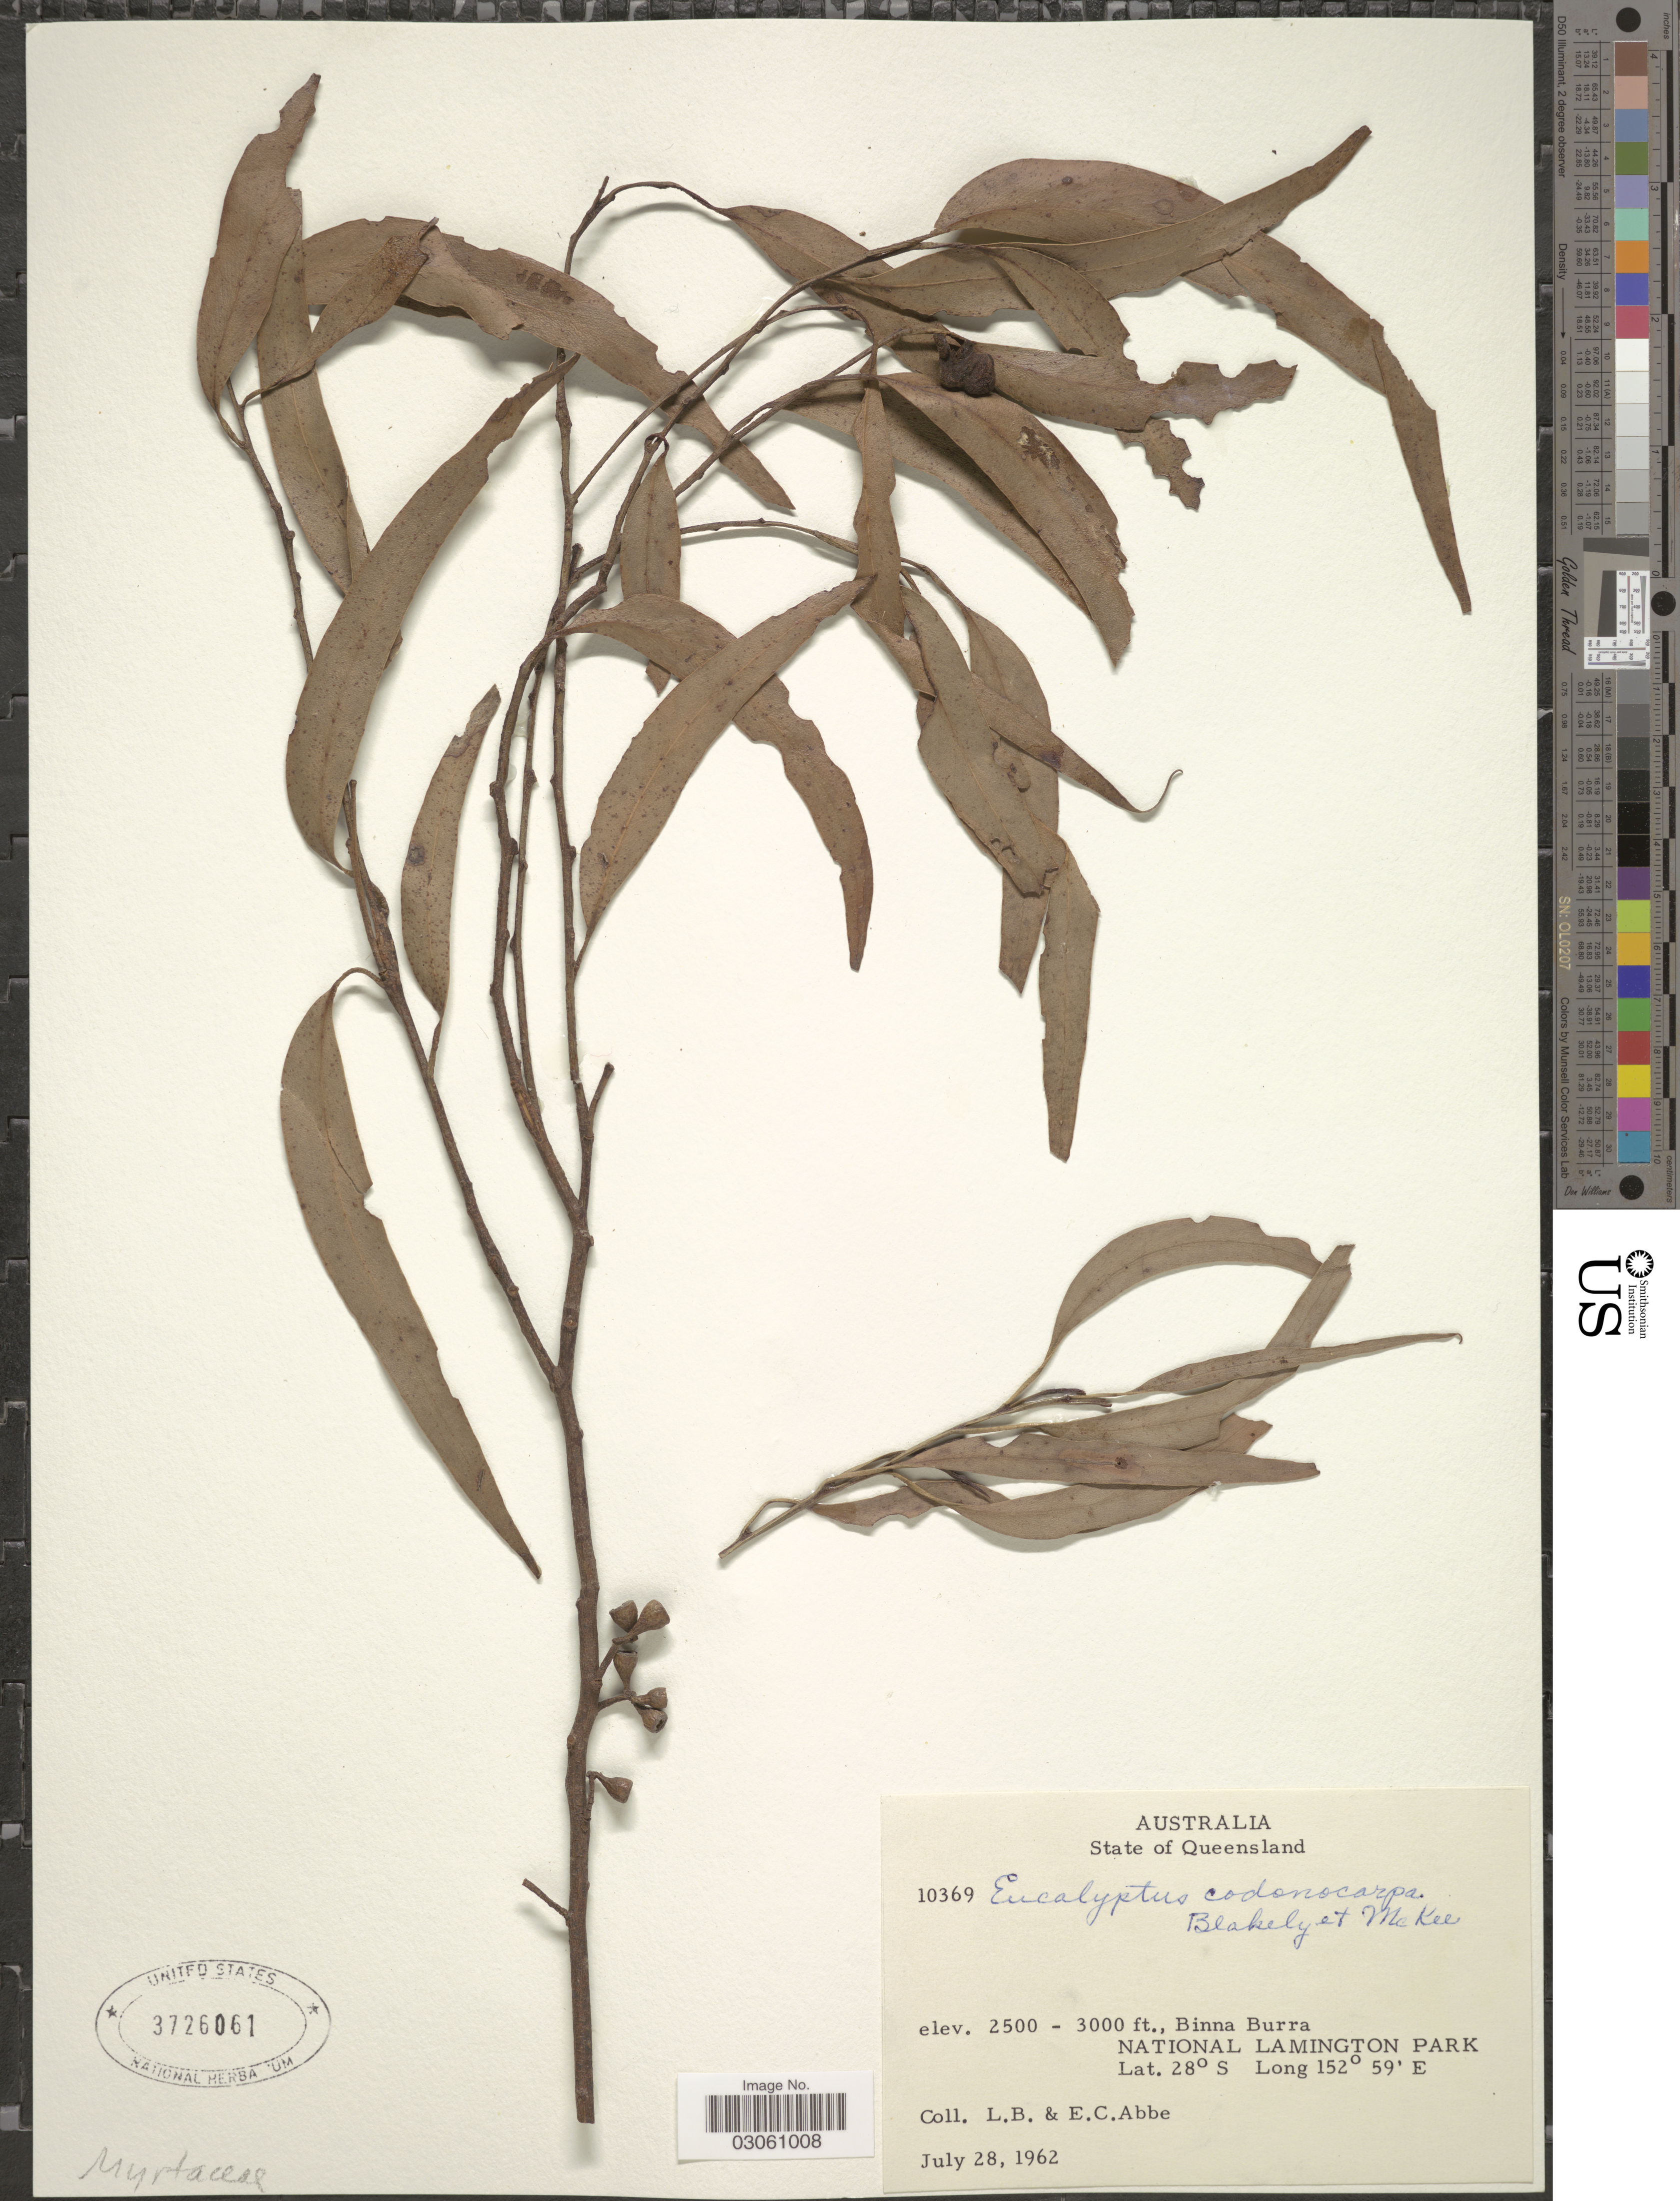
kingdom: Plantae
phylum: Tracheophyta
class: Magnoliopsida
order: Myrtales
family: Myrtaceae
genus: Eucalyptus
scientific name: Eucalyptus codonocarpa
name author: Blakely & McKie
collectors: L. B. Abbe & E. C. Abbe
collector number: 10369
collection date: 1962-07-28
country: Australia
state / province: Queensland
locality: Binna Burra, National Lamington Park.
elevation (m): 762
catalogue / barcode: US 3726061